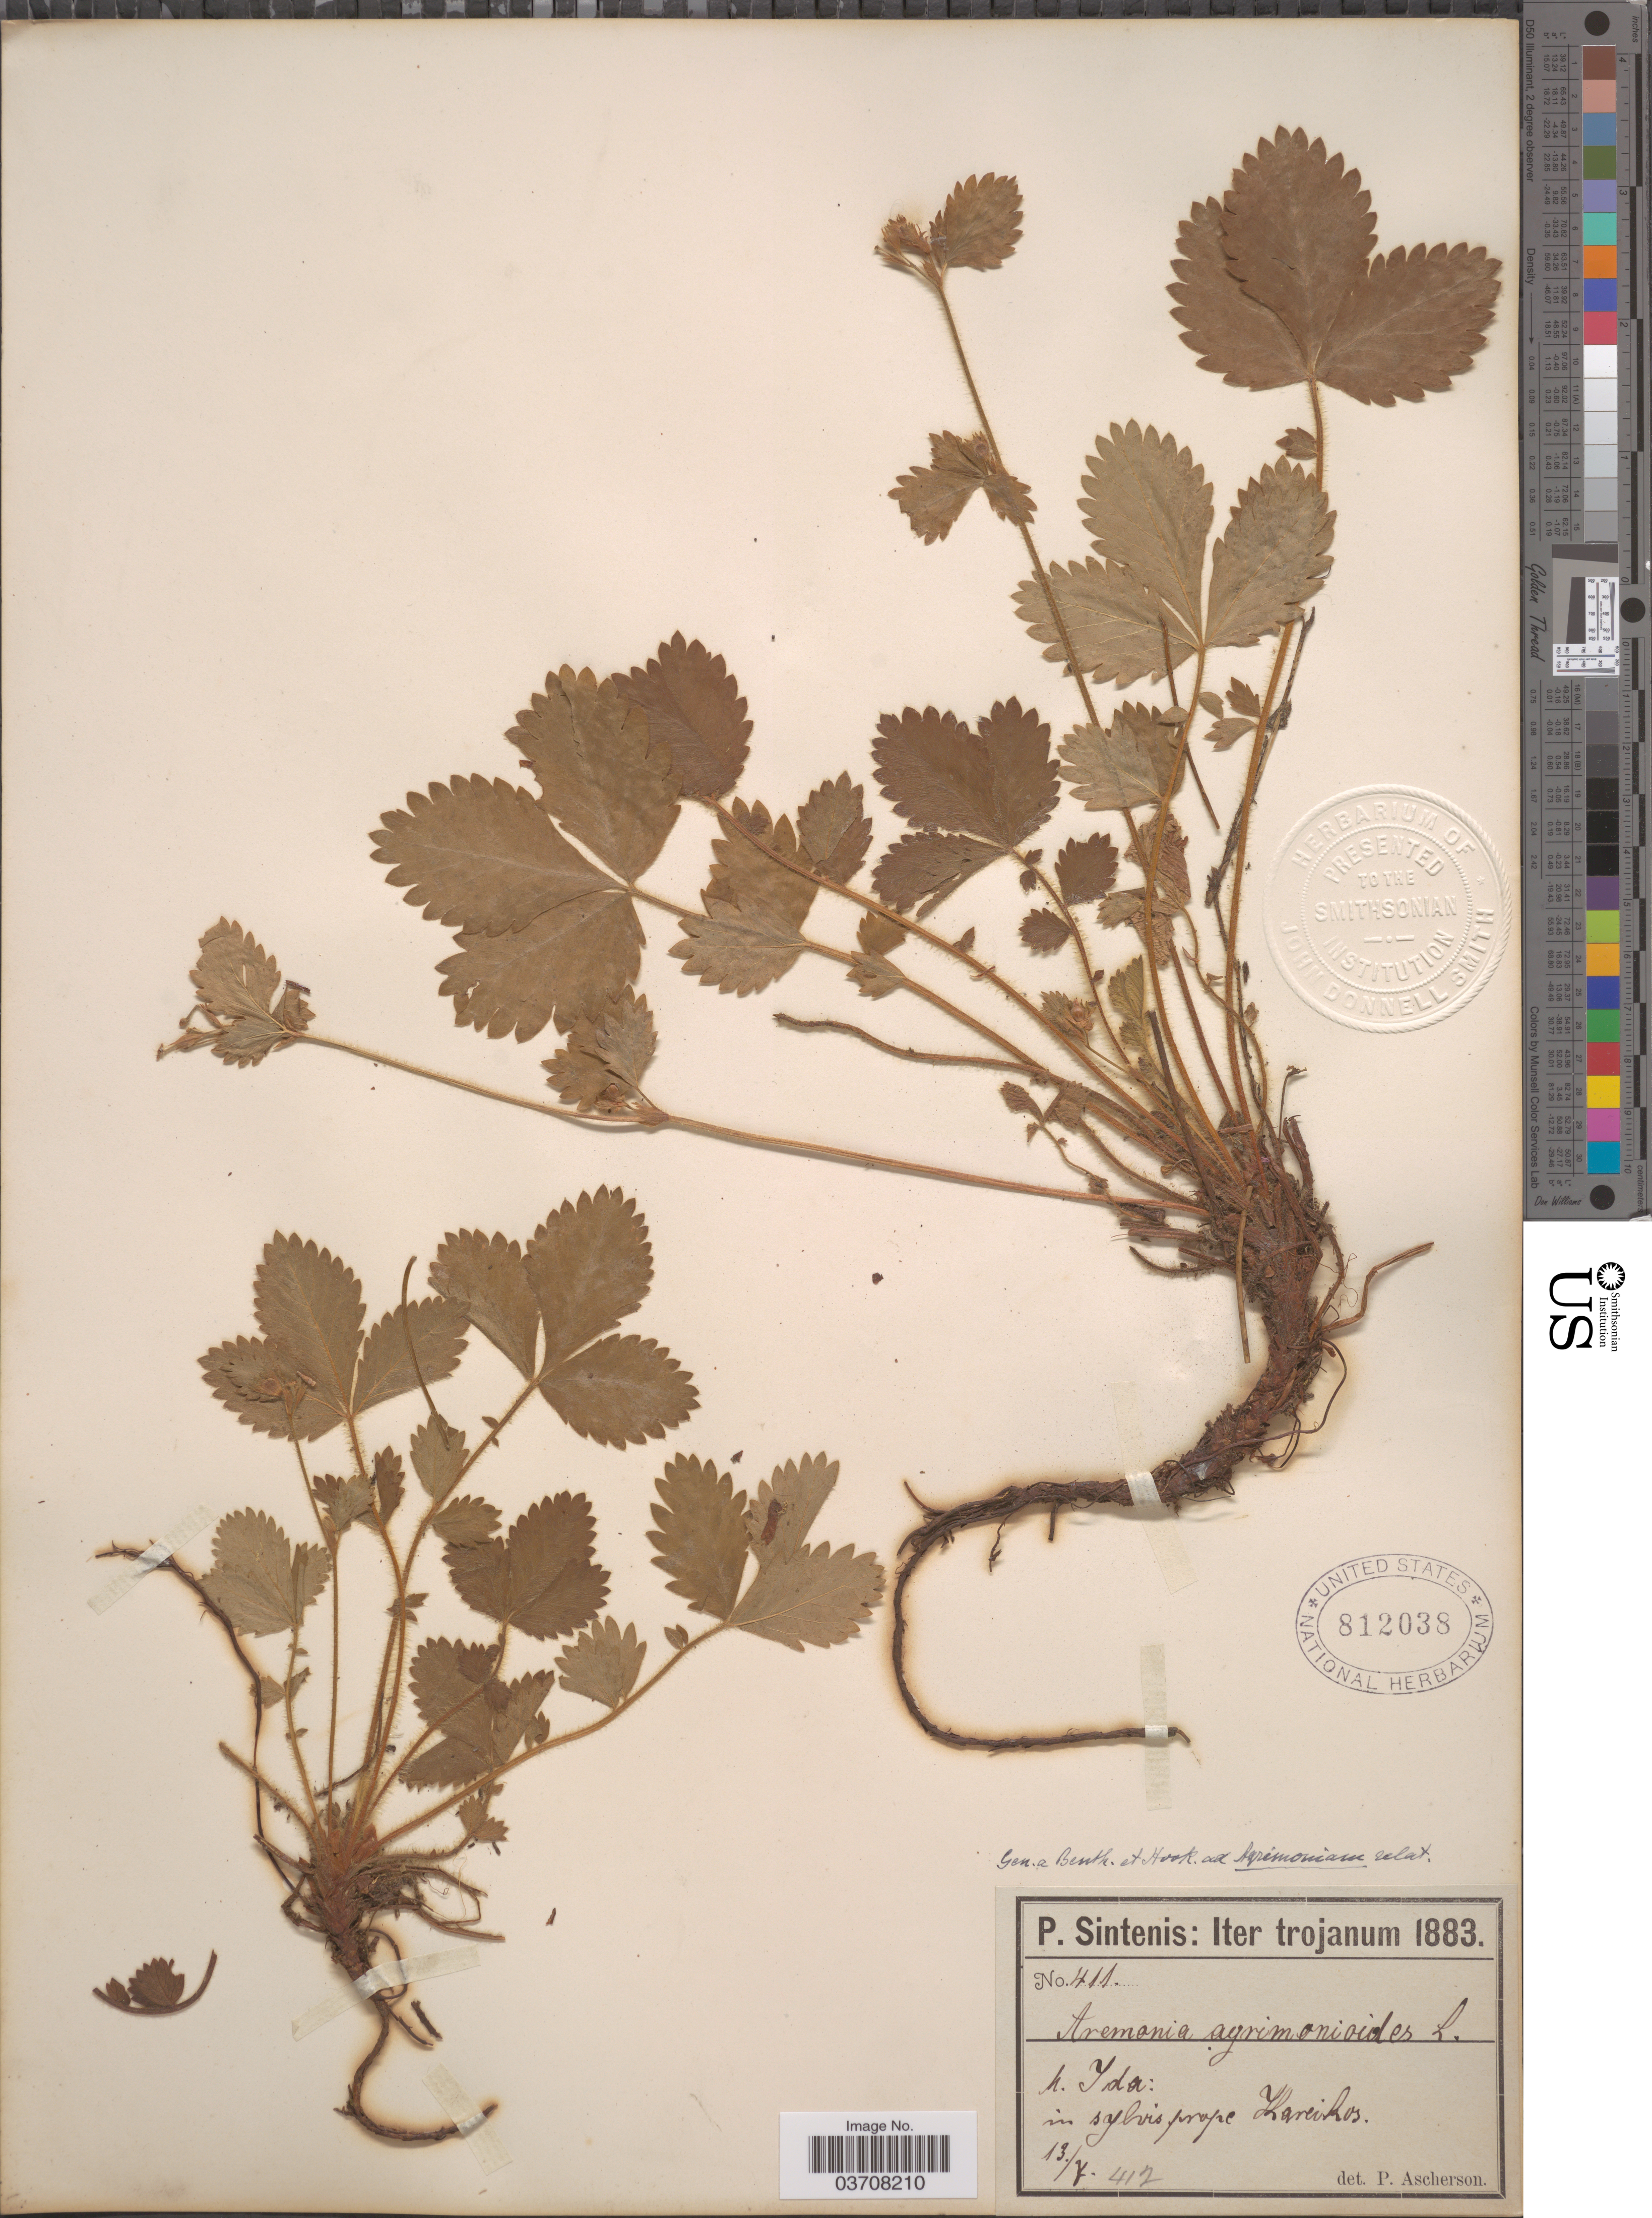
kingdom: Plantae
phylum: Tracheophyta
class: Magnoliopsida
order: Rosales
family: Rosaceae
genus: Aremonia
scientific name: Aremonia agrimonoides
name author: (L.) DC.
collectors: P. Sintenis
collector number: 411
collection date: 1883-08-13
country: Turkey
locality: Iter trojanum. H. Ida: in sylvis prope Kareikos.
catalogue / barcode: US 812038